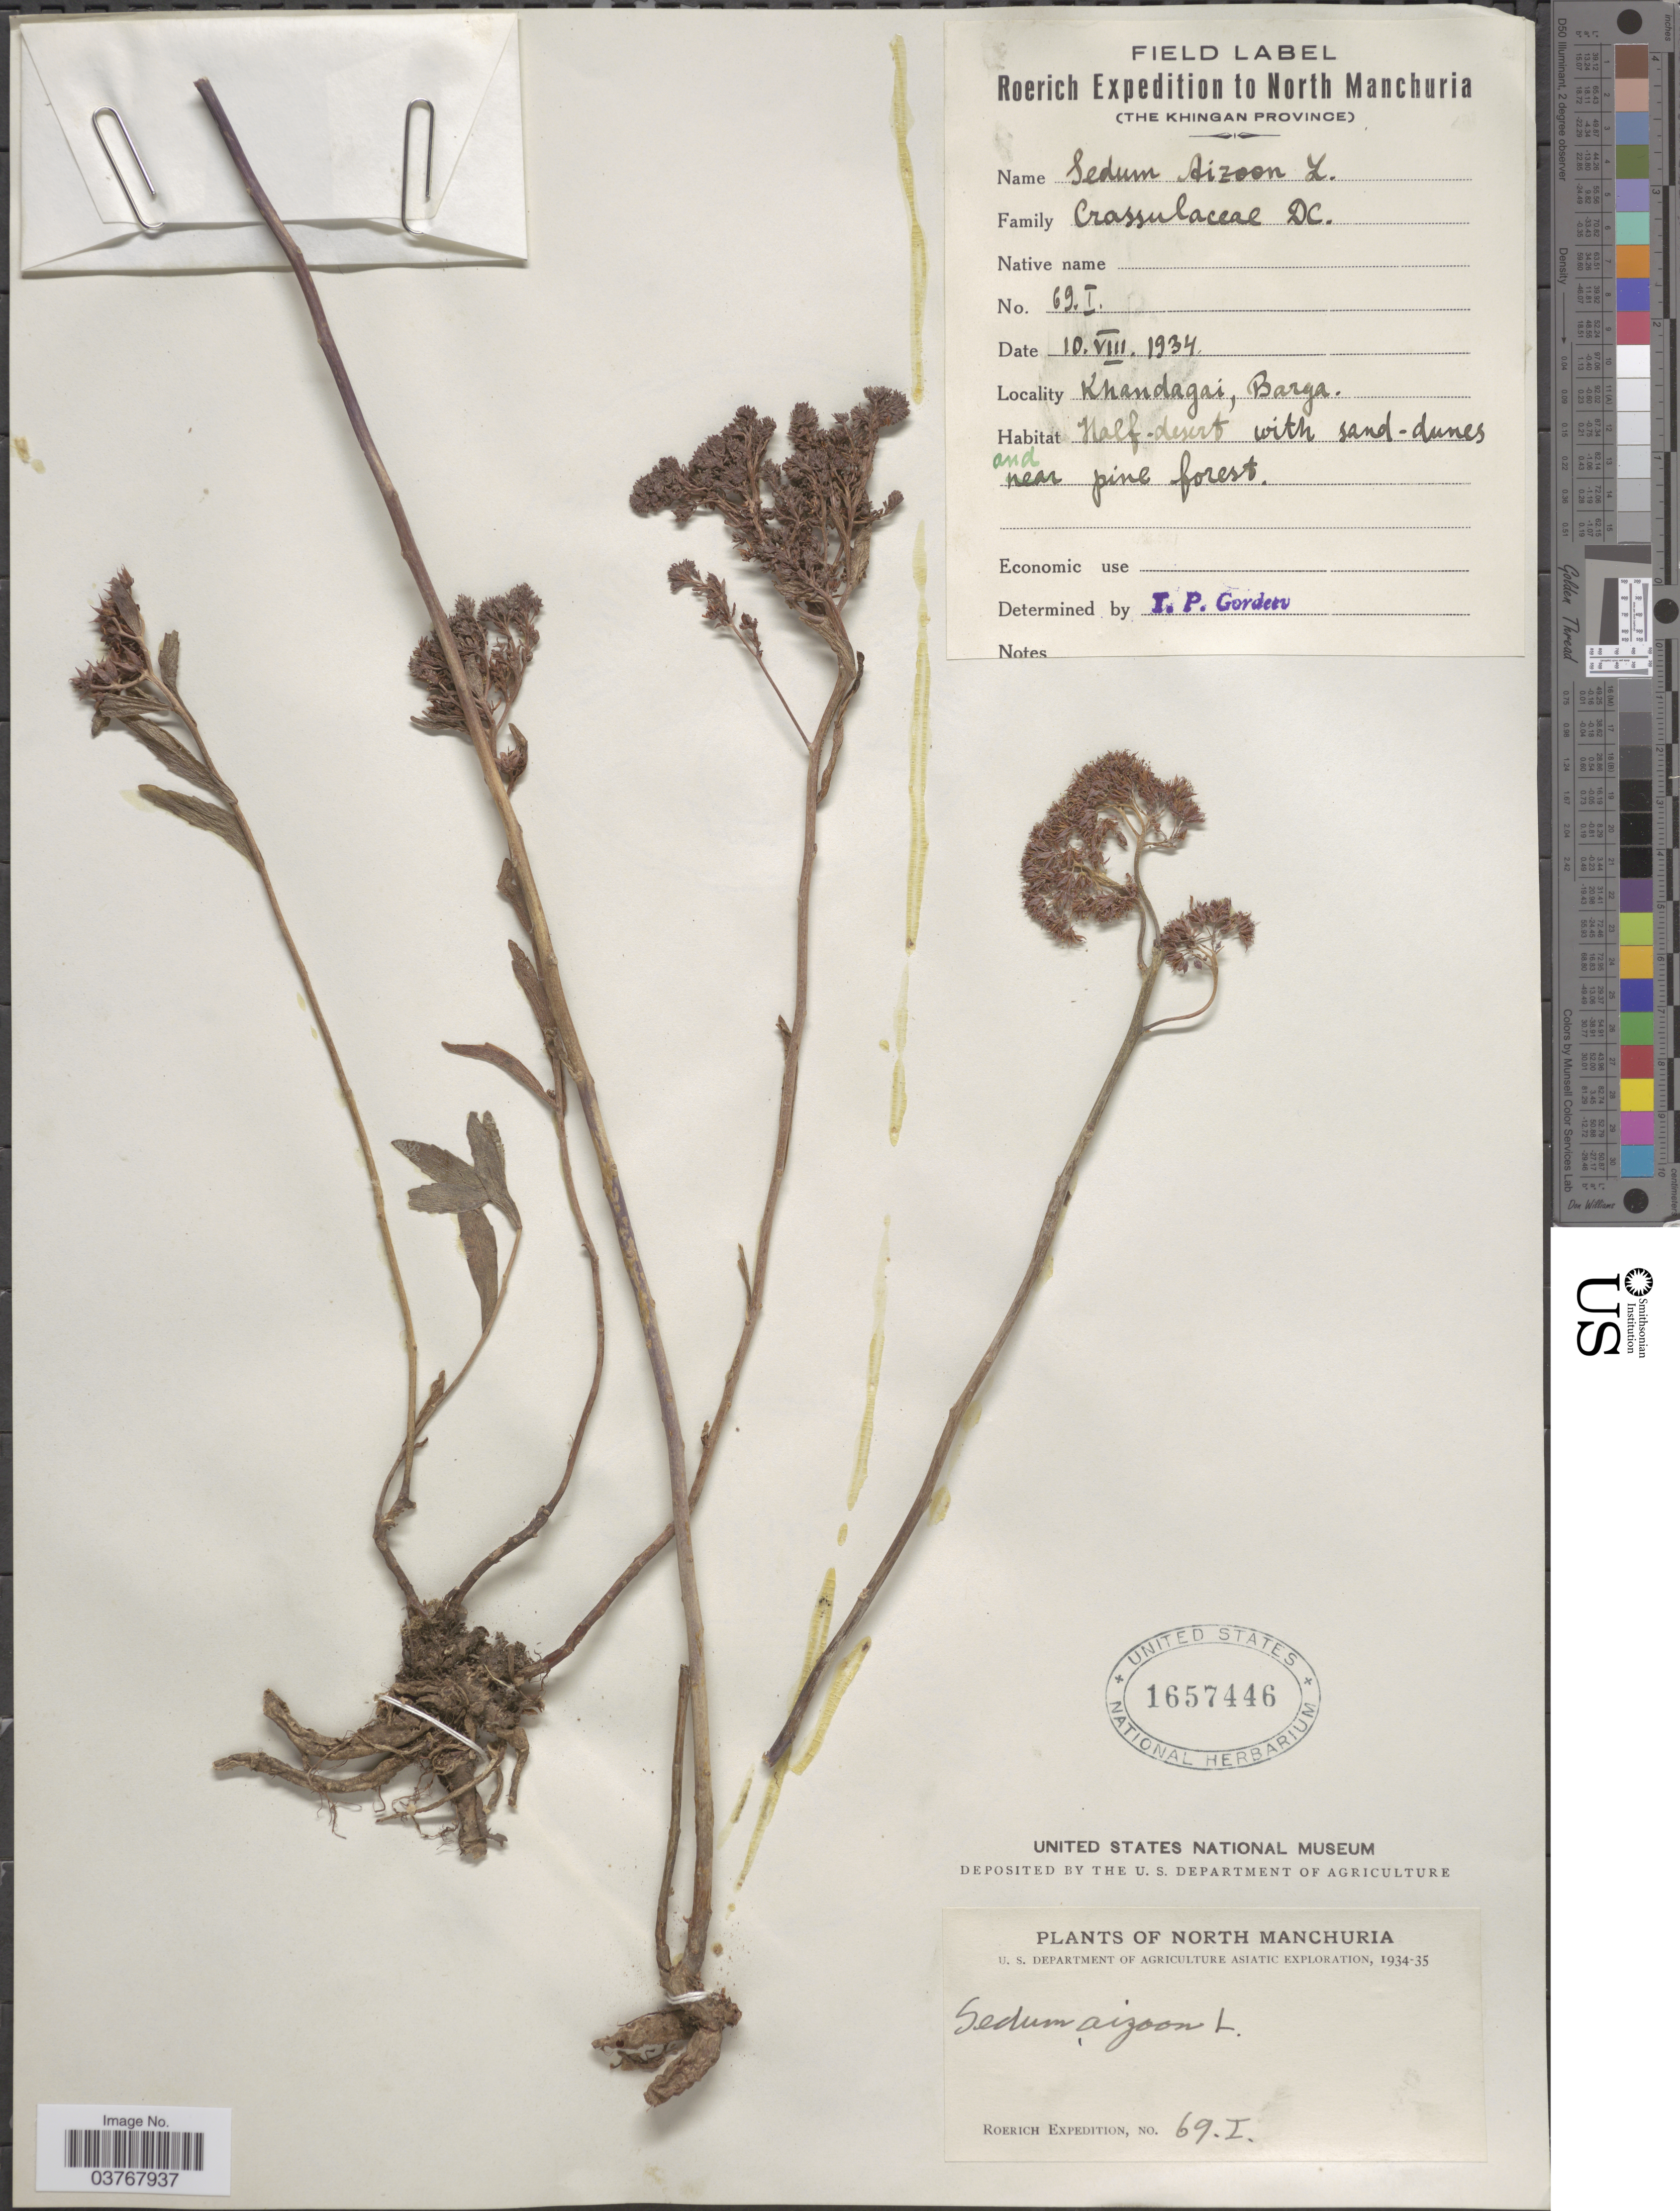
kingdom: Plantae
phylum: Tracheophyta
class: Magnoliopsida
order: Saxifragales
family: Crassulaceae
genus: Phedimus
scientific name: Phedimus aizoon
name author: (L.) 't Hart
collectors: Roerich Expedition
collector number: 69.I.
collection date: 1934-08-10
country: China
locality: North Manchuria. (The Khingan Province). Khandagai, Barga.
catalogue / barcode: US 1657446